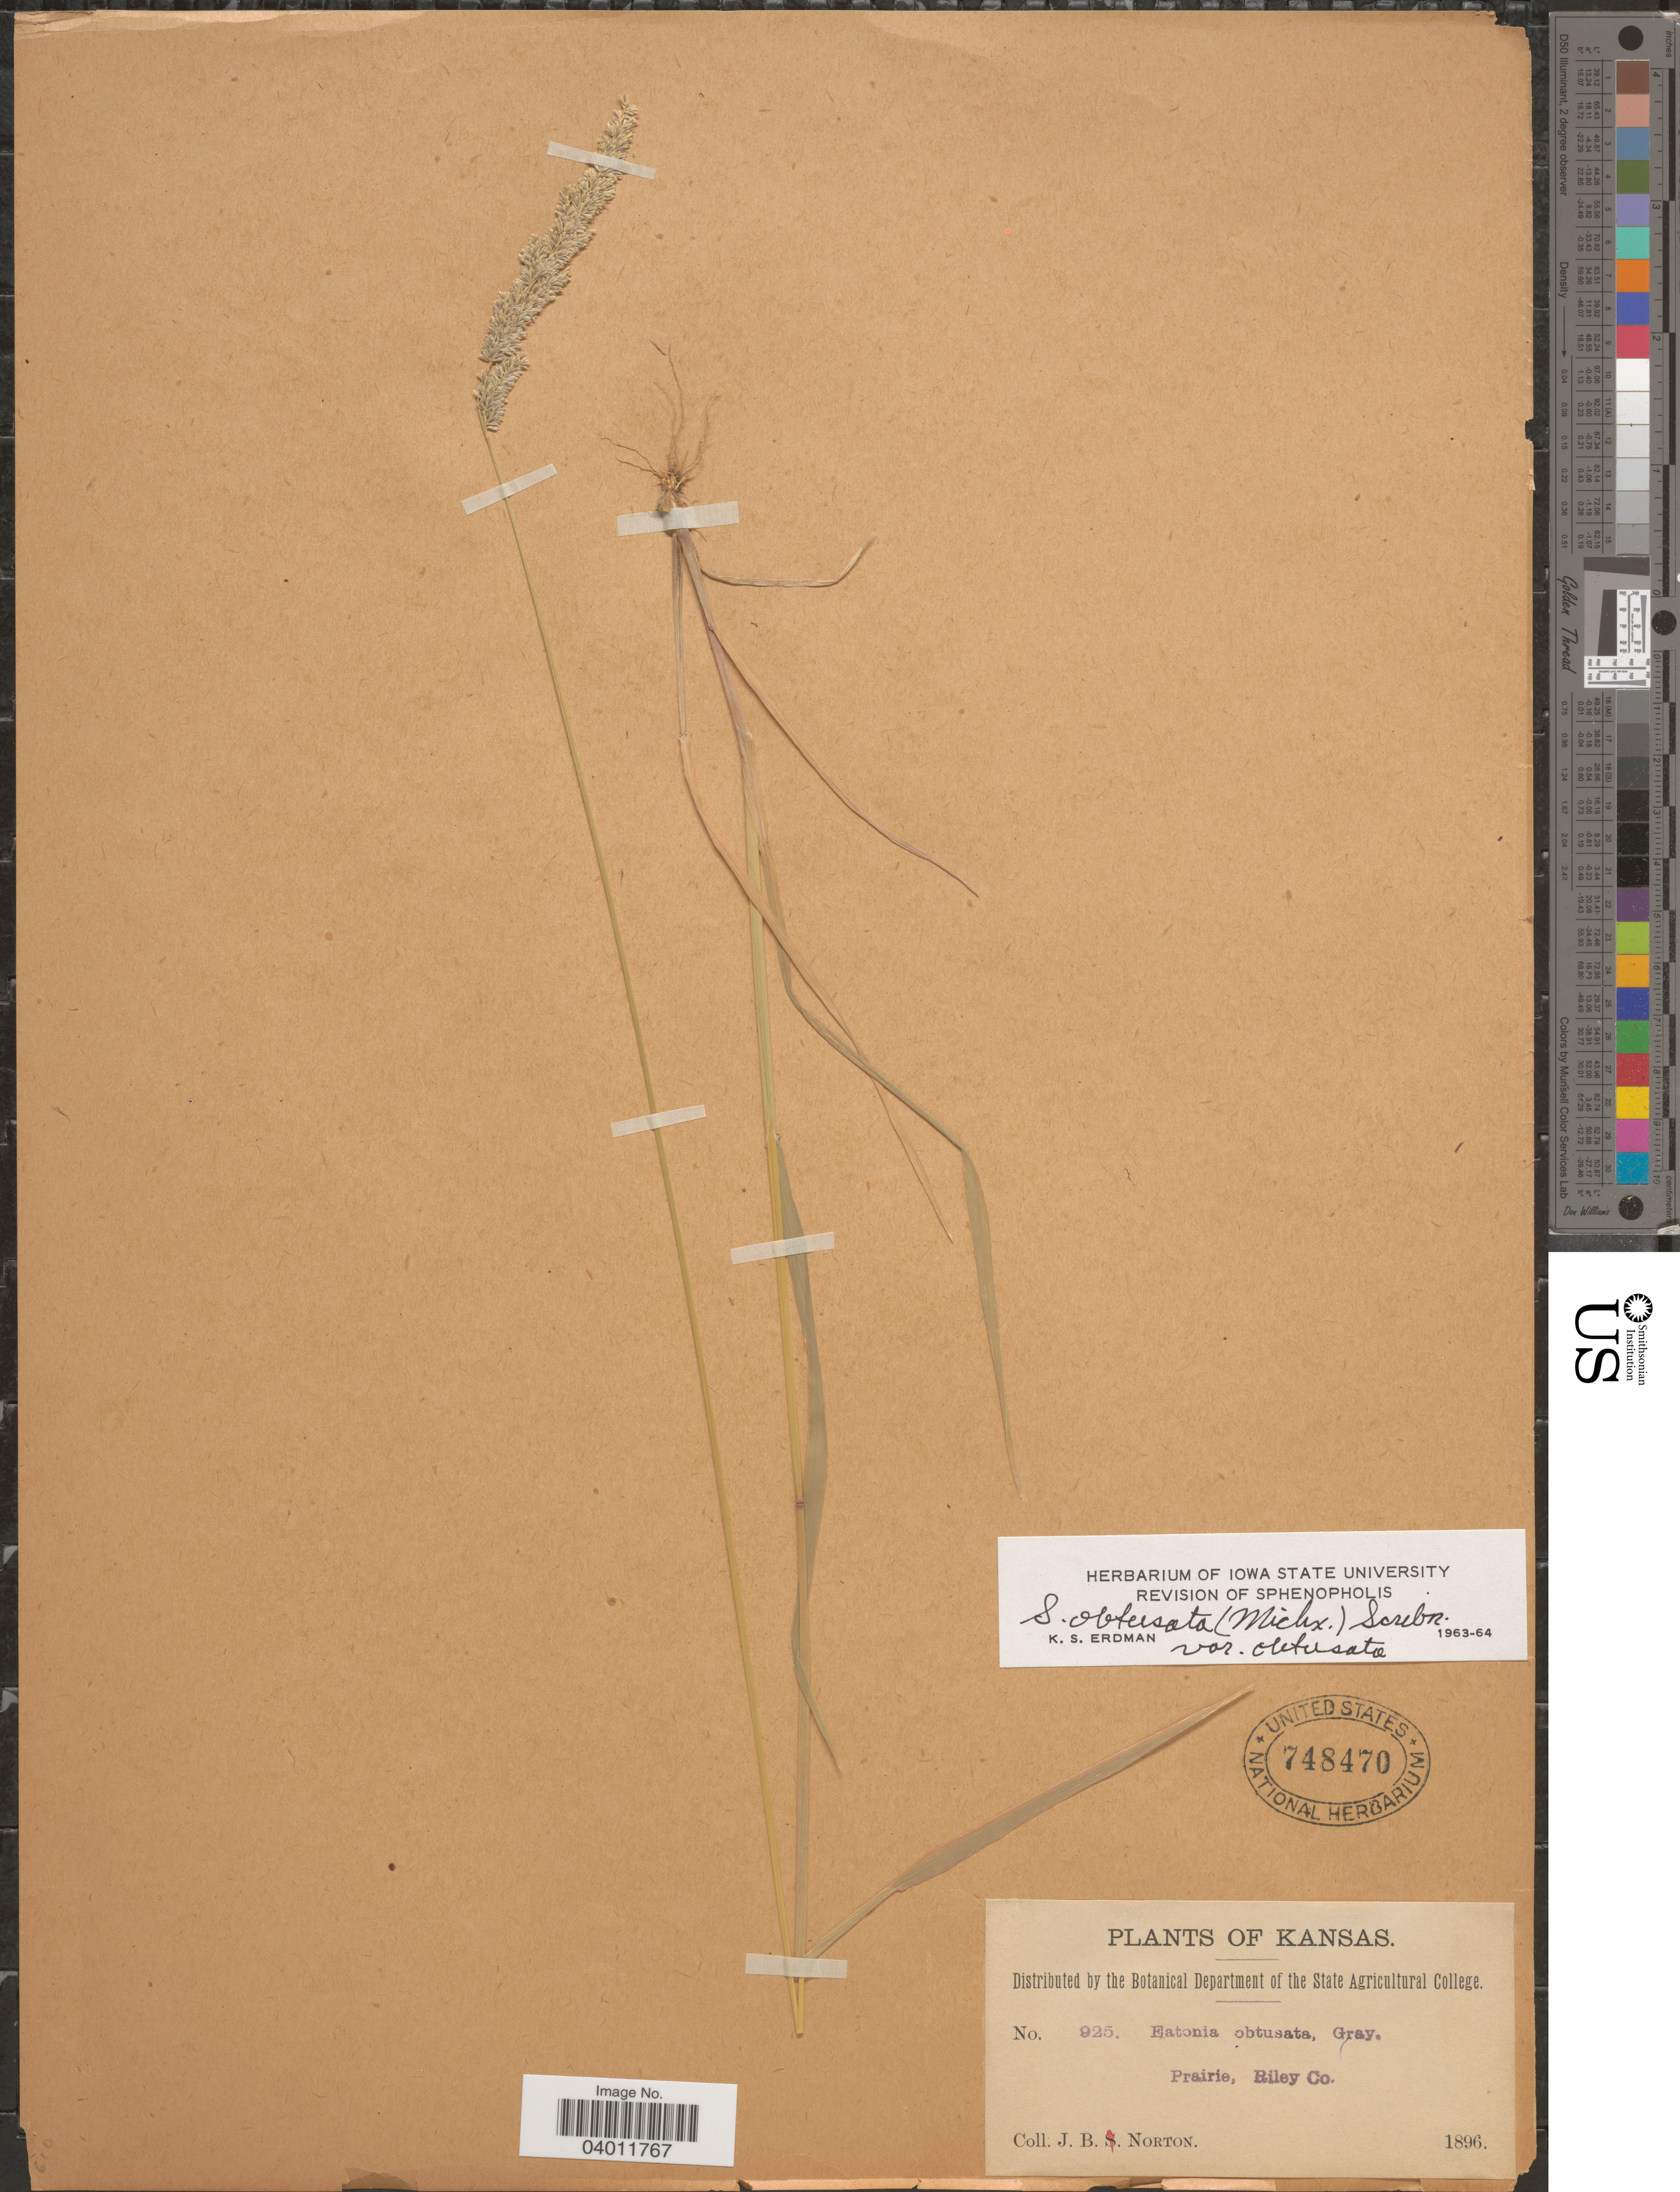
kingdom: Plantae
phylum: Tracheophyta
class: Liliopsida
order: Poales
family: Poaceae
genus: Sphenopholis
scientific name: Sphenopholis obtusata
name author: (Michx.) Scribn.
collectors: J. B. Norton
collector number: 925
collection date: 1896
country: United States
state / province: Kansas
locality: Prairie, Riley Co.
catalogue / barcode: US 748470